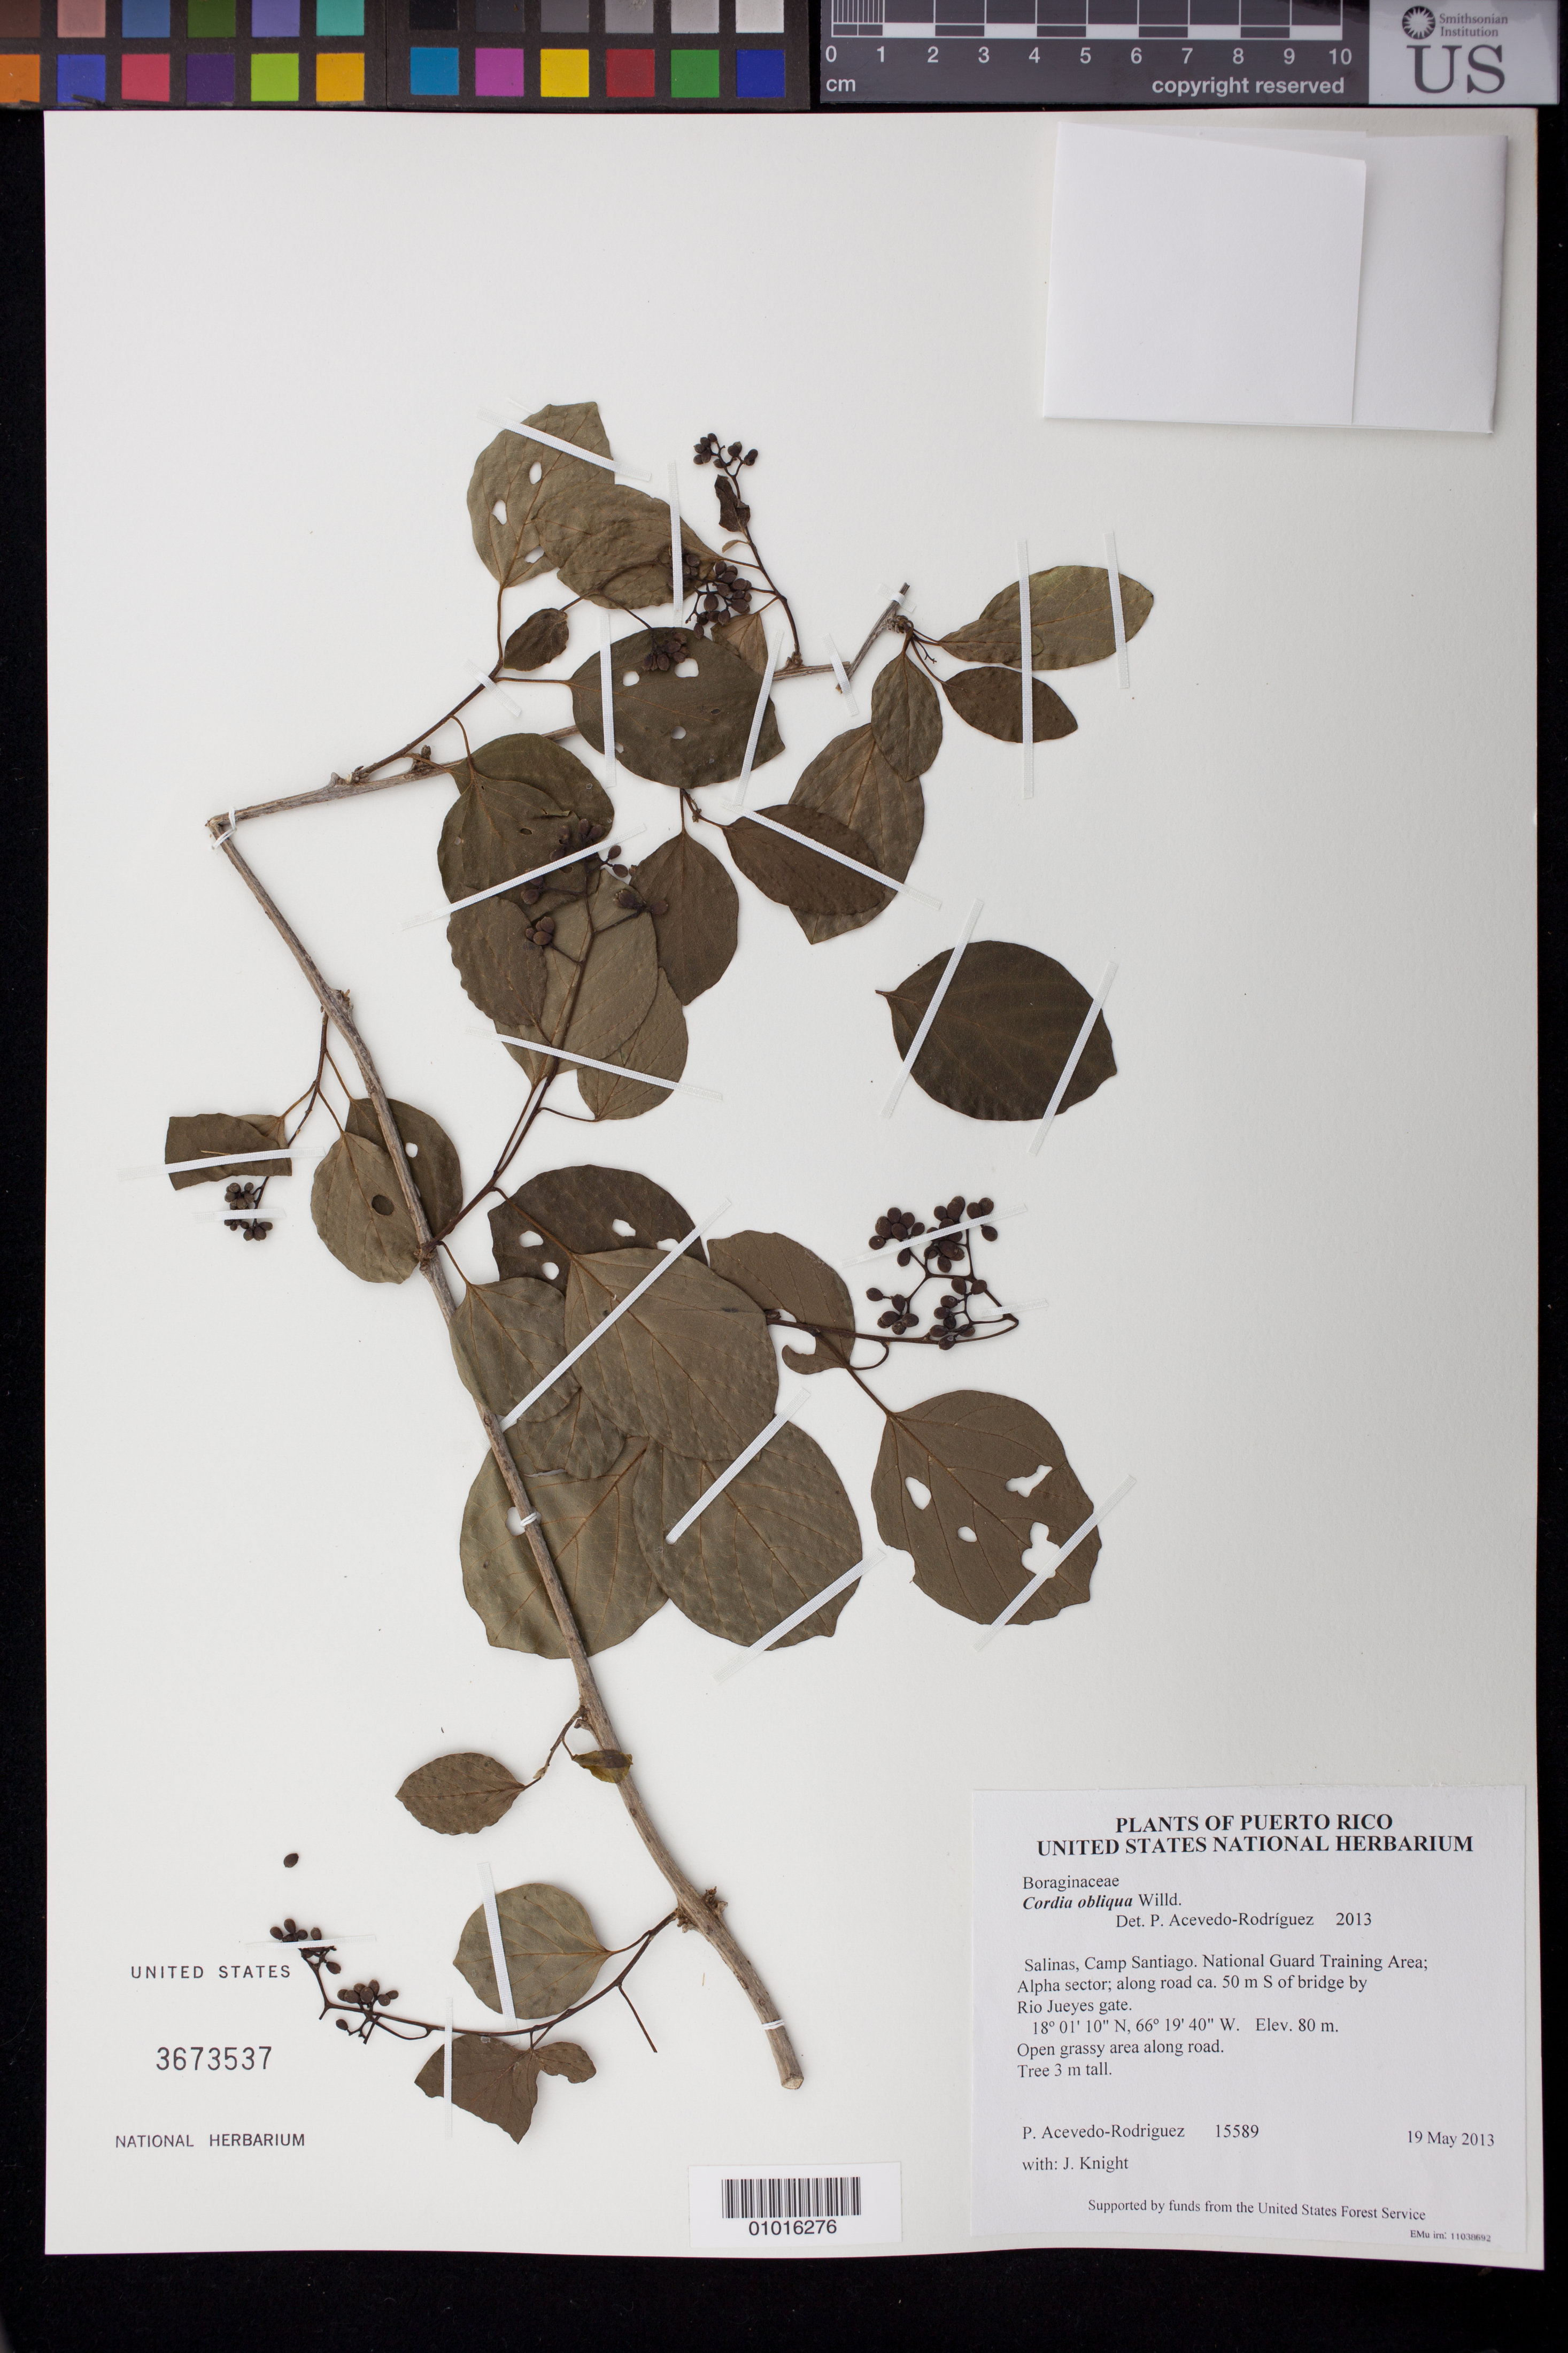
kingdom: Plantae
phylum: Tracheophyta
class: Magnoliopsida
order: Boraginales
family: Cordiaceae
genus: Cordia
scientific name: Cordia obliqua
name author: Willd.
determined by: Acevedo-Rodríguez, P., (BOT), Smithsonian Institution - National Museum of Natural History (UNITED STATES)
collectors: P. Acevedo-Rodr. & J. Knight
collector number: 15589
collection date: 2013-05-19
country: Puerto Rico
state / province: Salinas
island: Puerto Rico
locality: Camp Santiago. National Guard Training Area; Alpha sector; along road ca. 50 m S of bridge by Rio Jueyes gate.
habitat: Open grassy area along road.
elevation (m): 80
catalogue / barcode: US 3673537